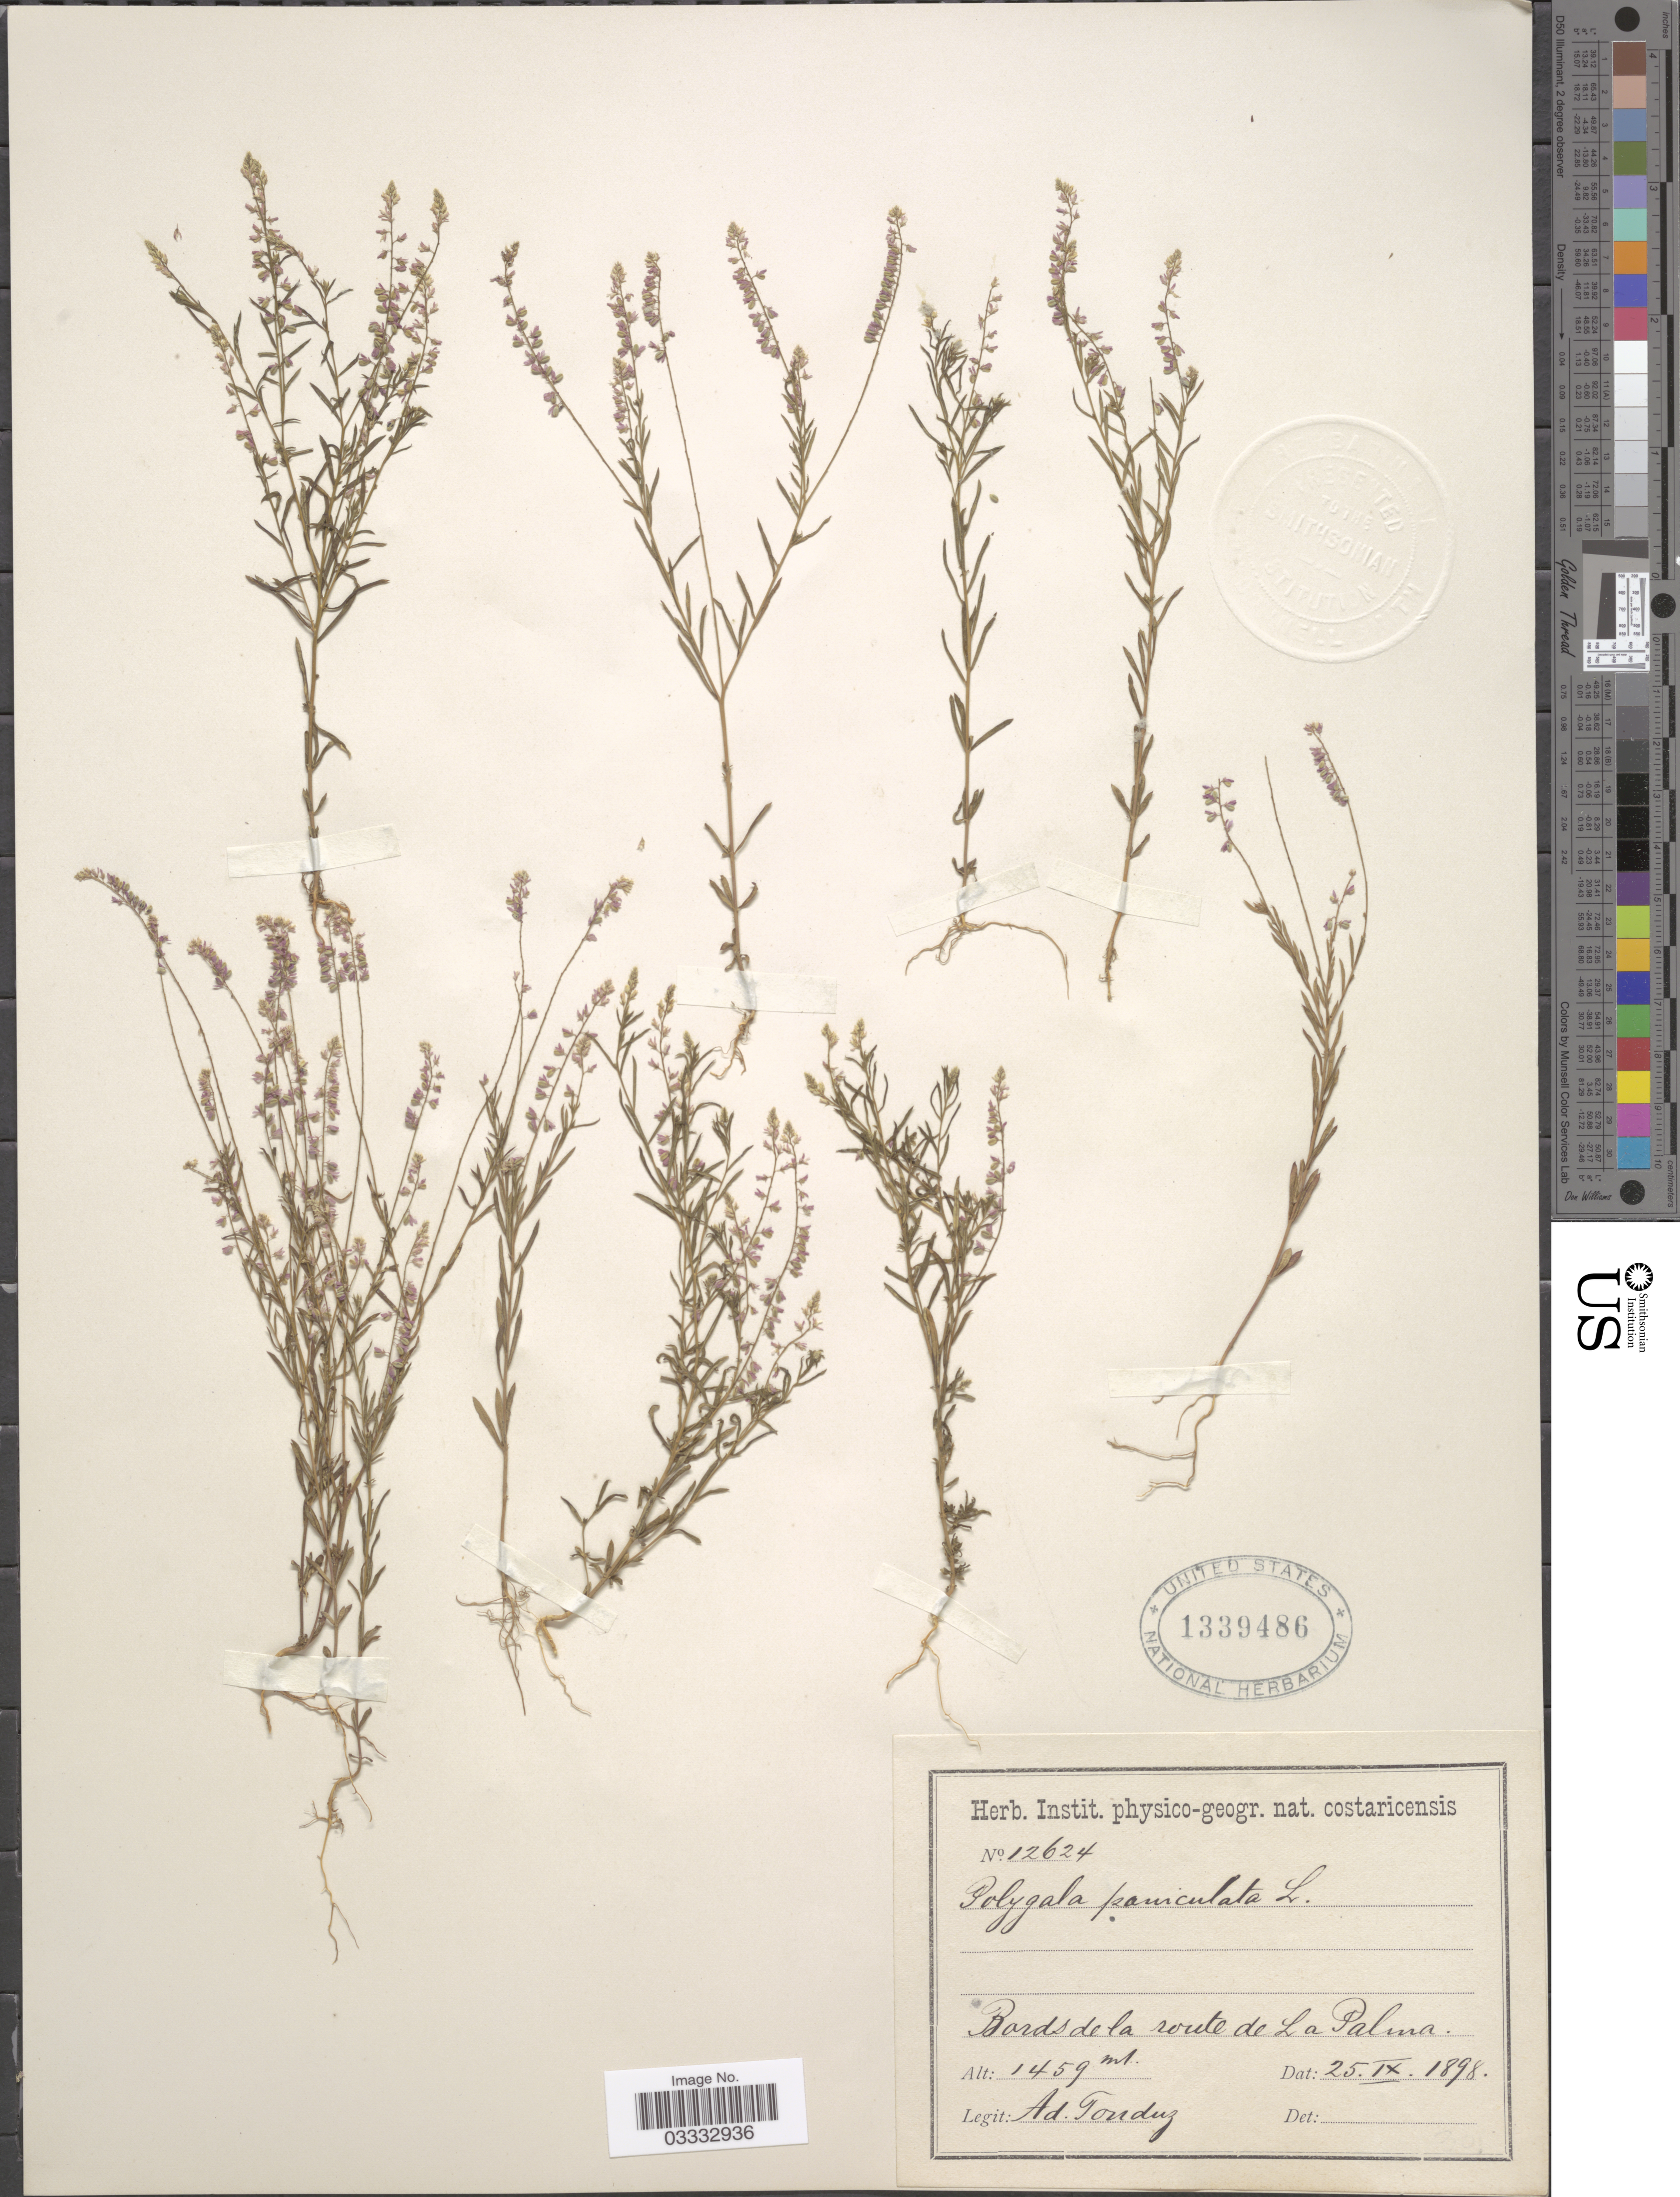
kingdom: Plantae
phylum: Tracheophyta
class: Magnoliopsida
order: Fabales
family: Polygalaceae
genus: Polygala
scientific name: Polygala paniculata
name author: L.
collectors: A. Tonduz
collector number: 12624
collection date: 1898-09-25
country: Costa Rica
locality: Bords de la route de La Palma.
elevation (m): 1459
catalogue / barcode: US 1339486